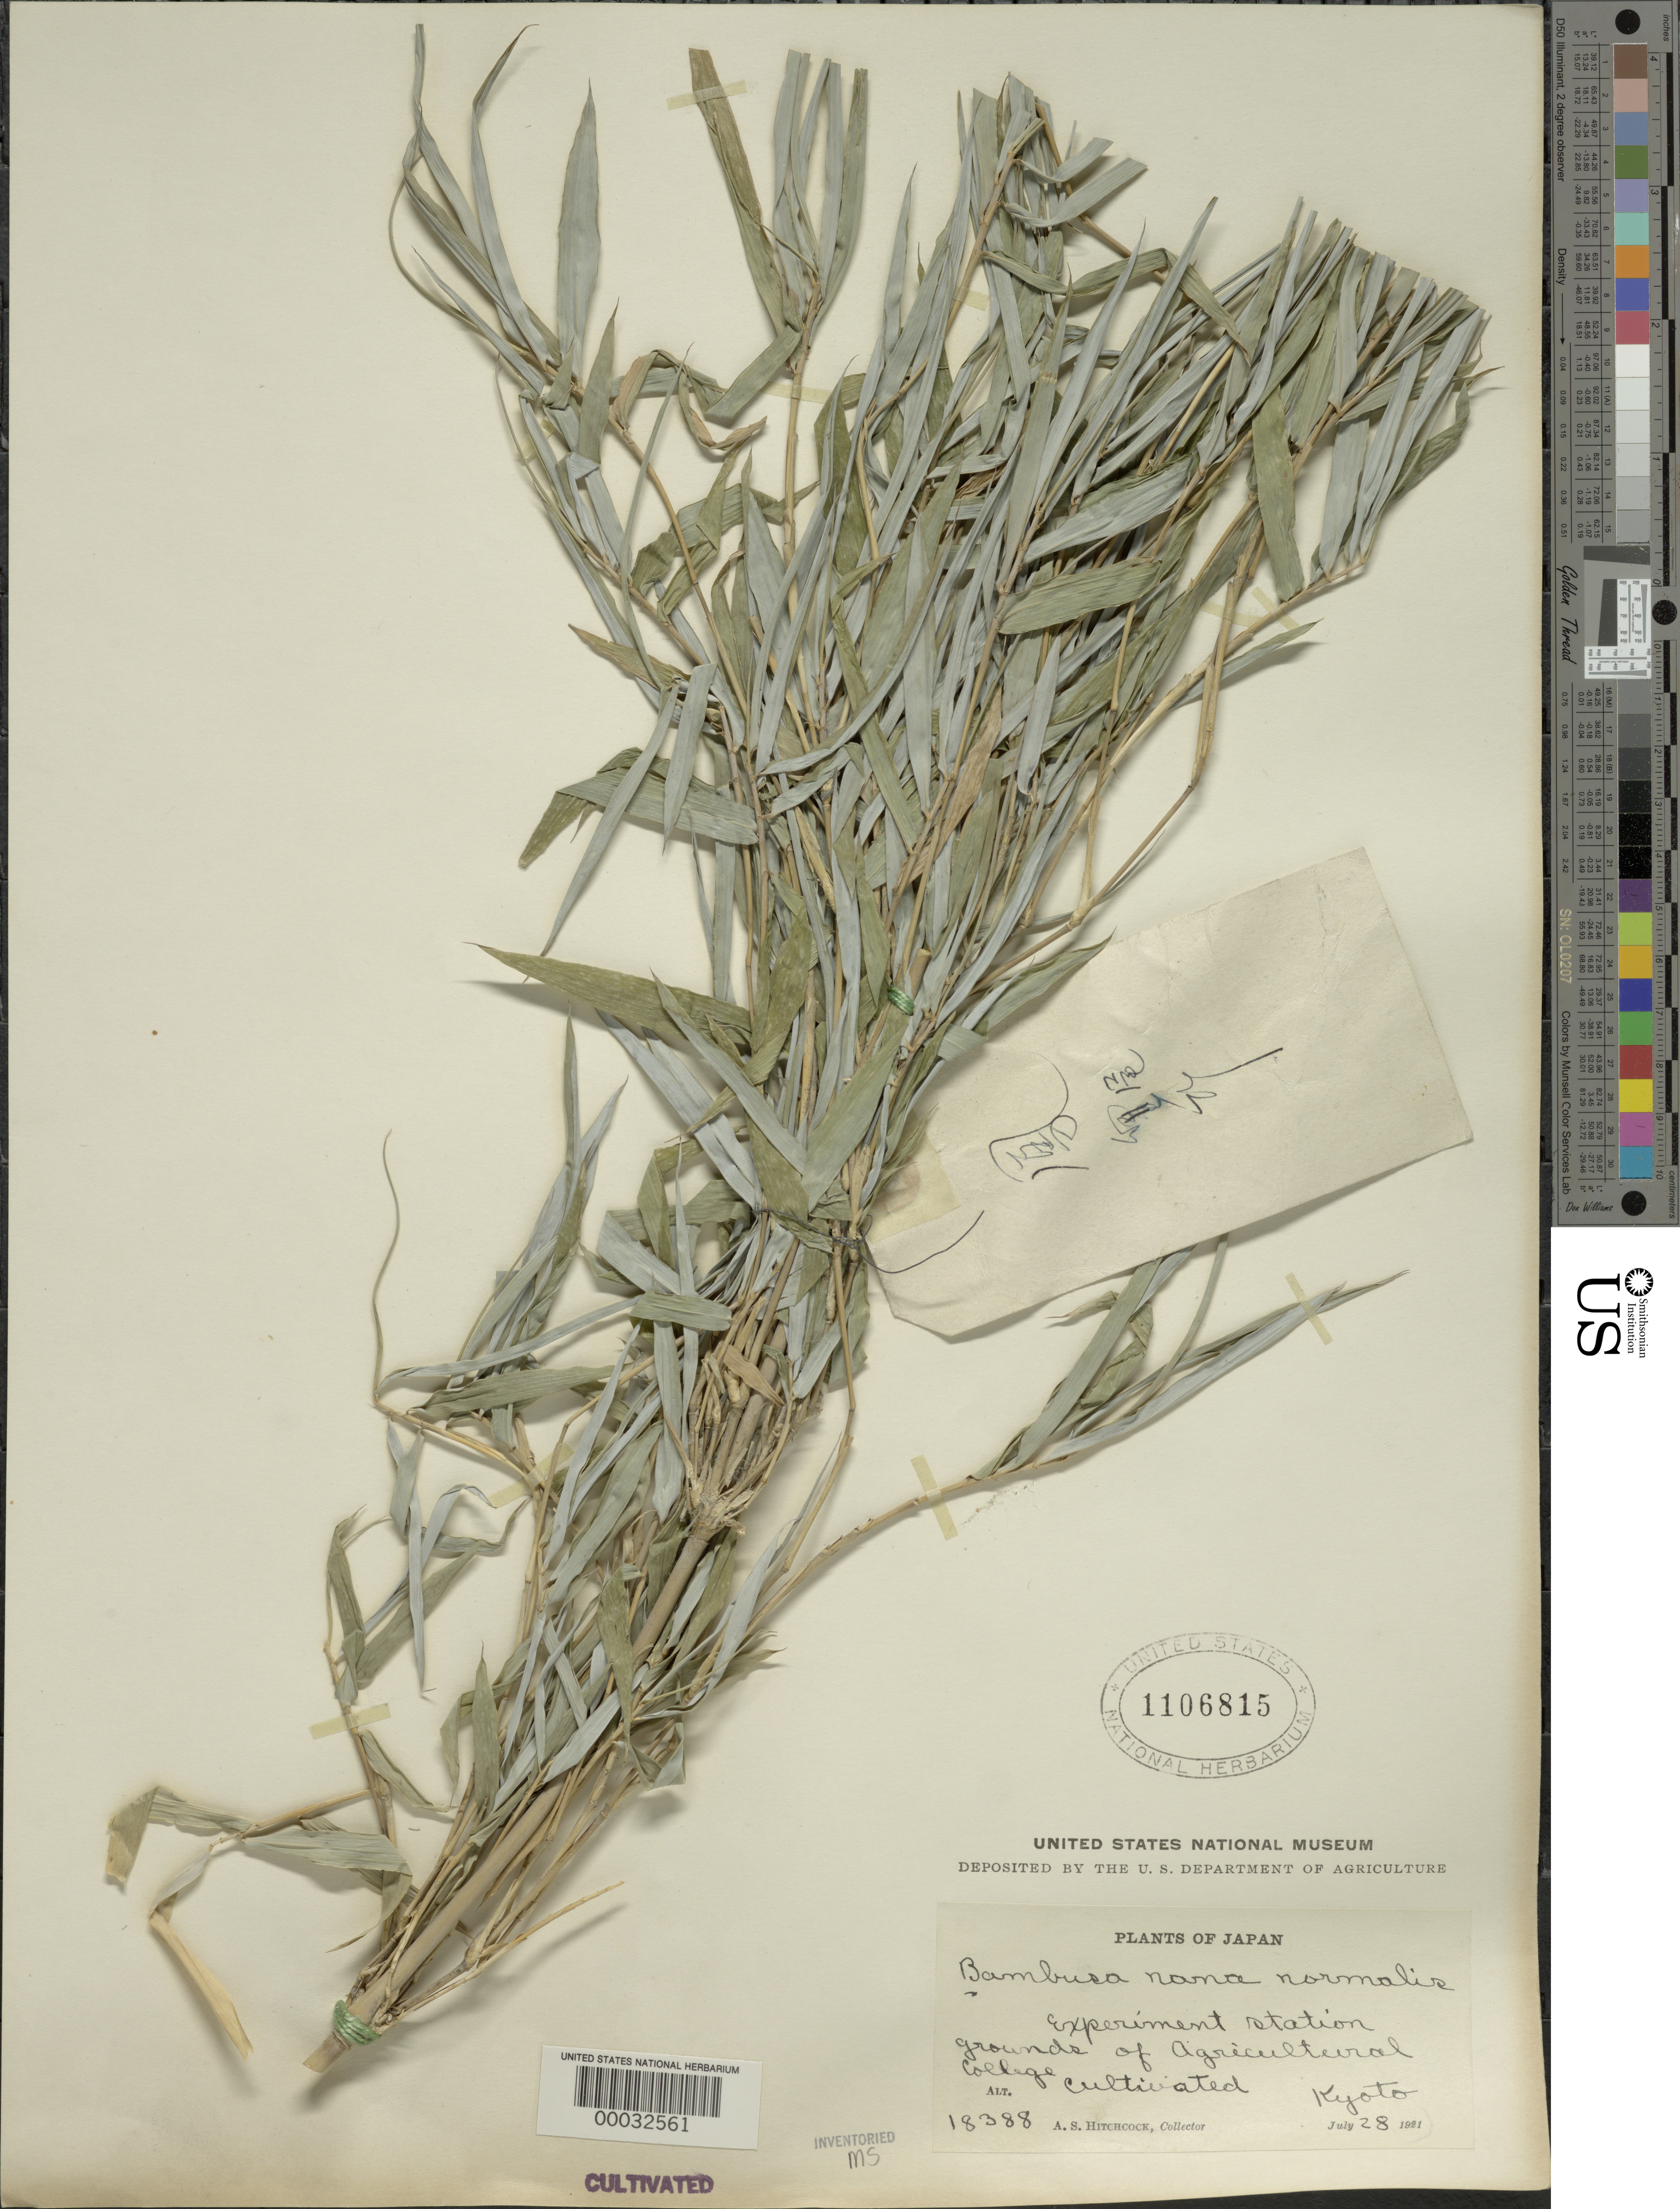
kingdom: Plantae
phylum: Tracheophyta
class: Liliopsida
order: Poales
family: Poaceae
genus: Bambusa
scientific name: Bambusa multiplex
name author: (Lour.) Raeusch. ex Schult. & Schult. f.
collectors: A. S. Hitchcock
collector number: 18388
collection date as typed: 28 Jul 1921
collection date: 1921-07-28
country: Japan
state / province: Kyoto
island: Honshu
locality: Experimental station-kyoto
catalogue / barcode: US 1106815